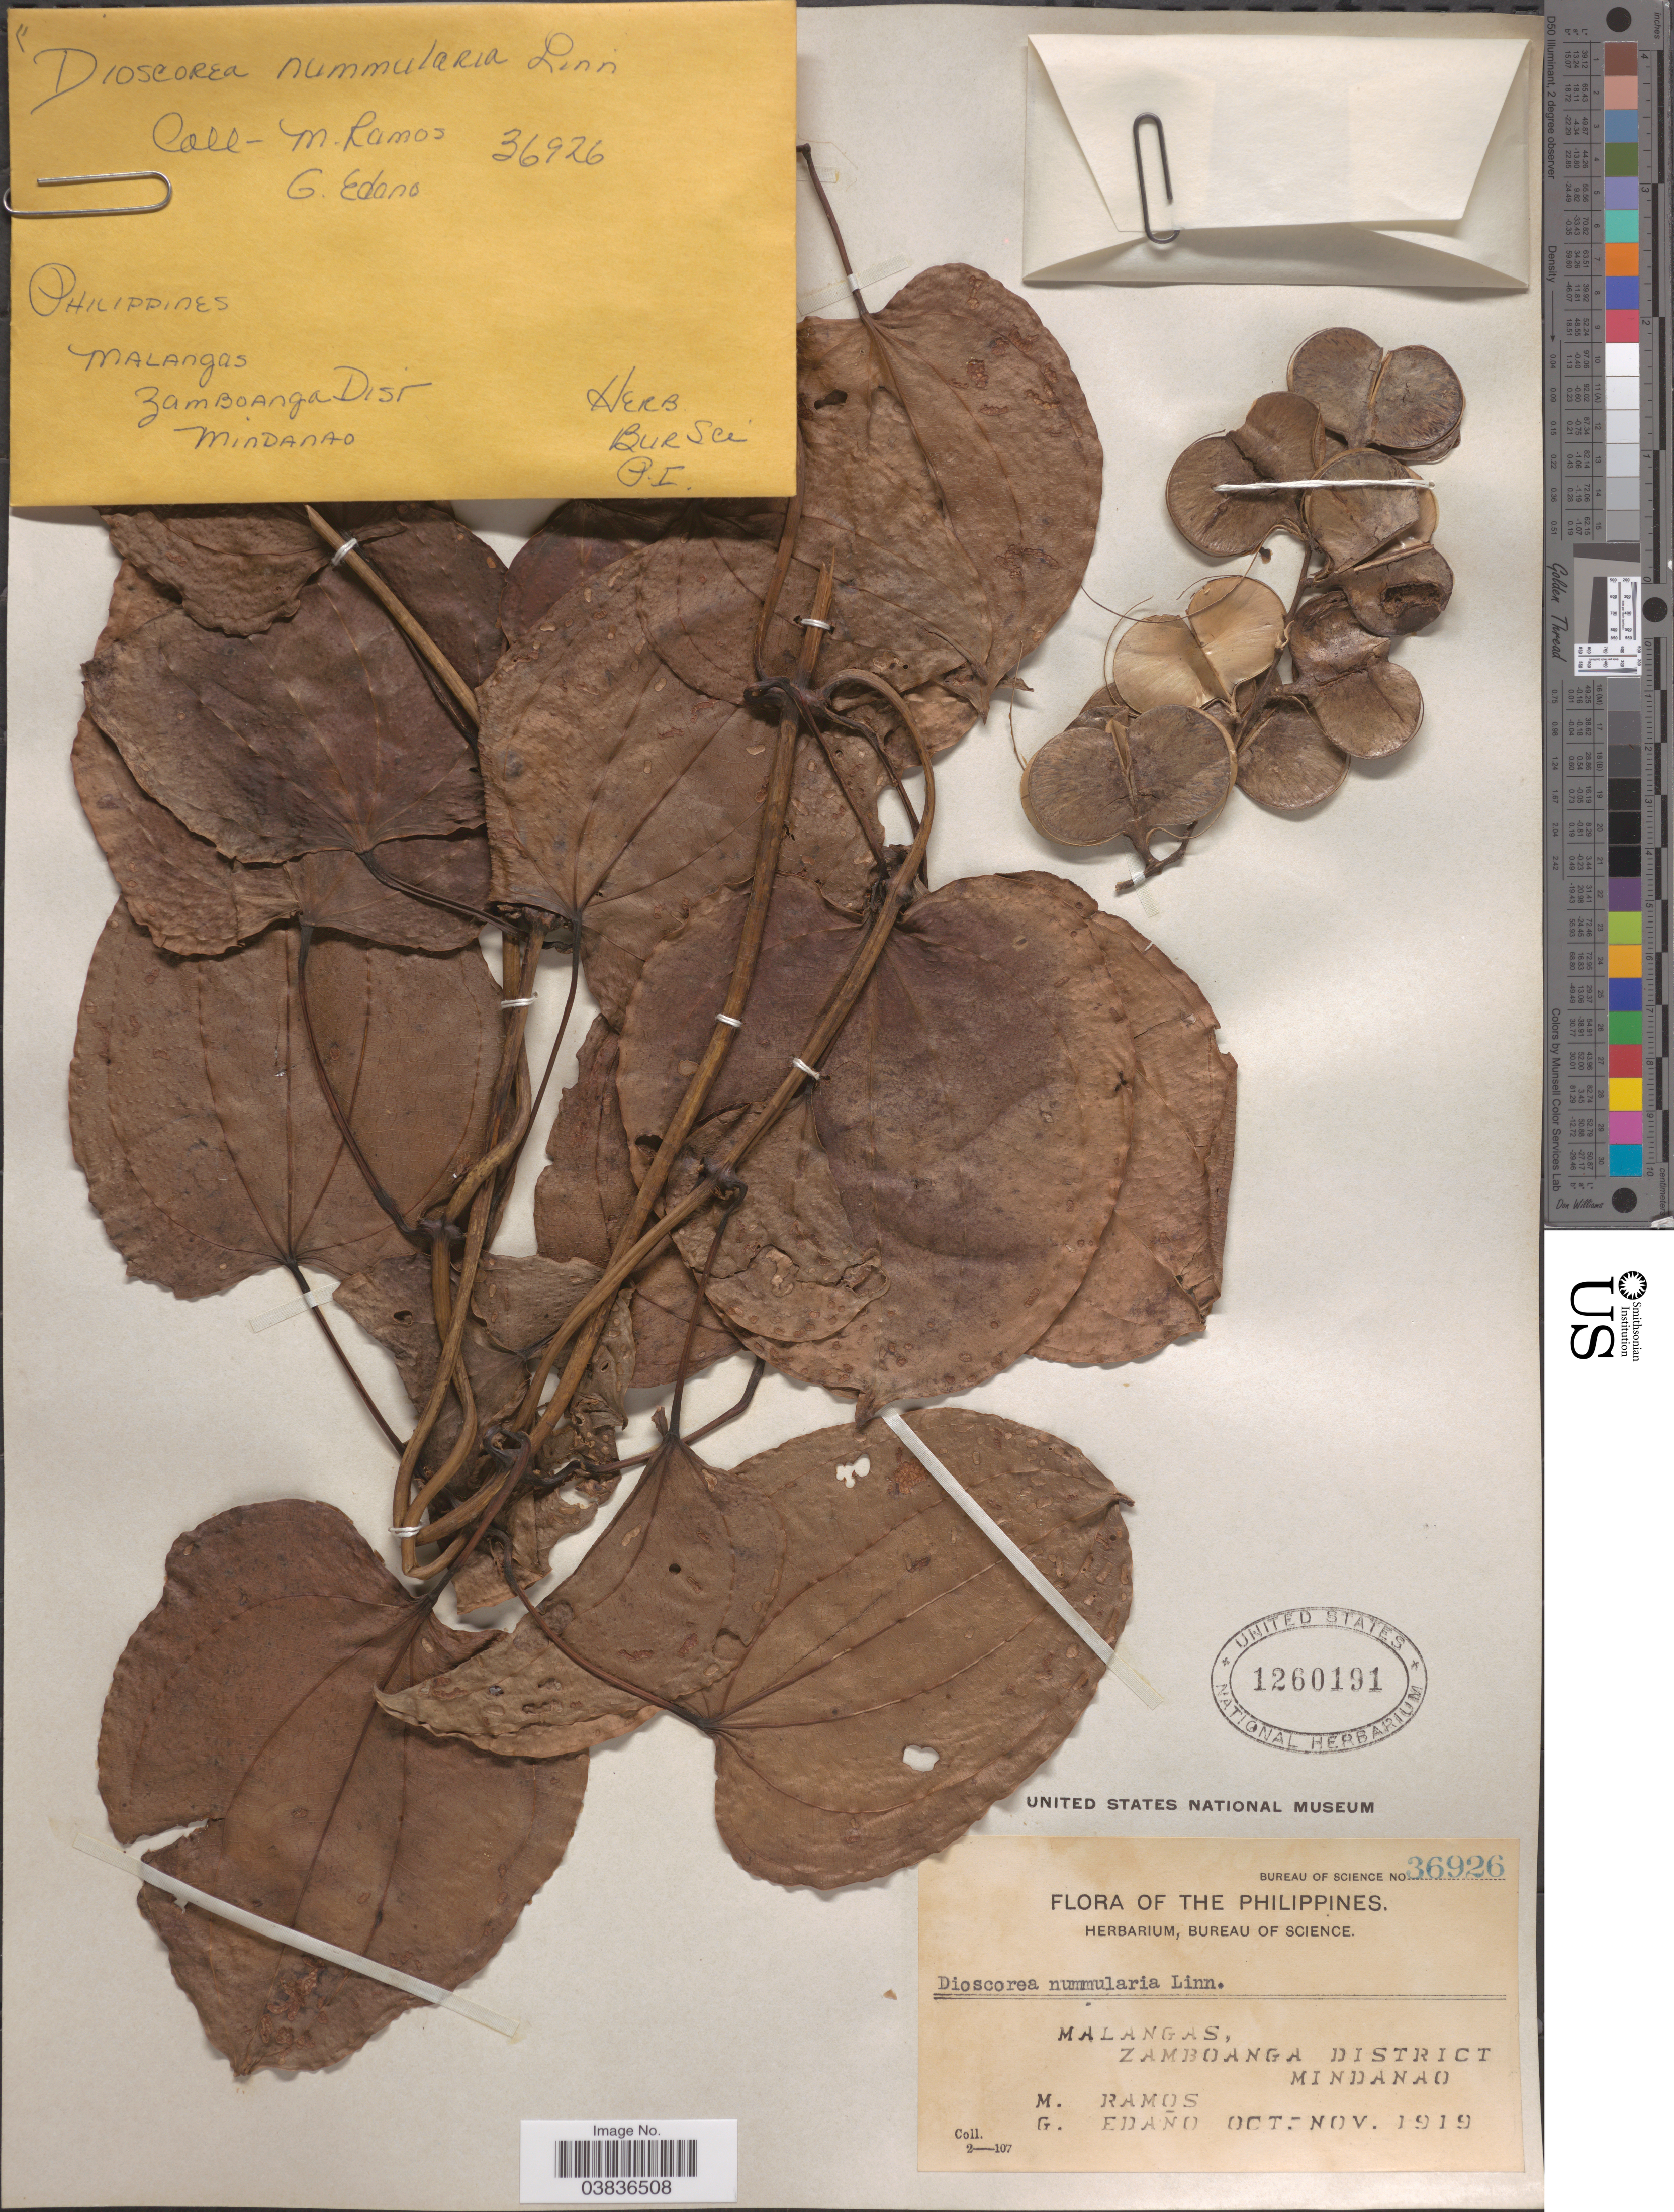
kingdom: Plantae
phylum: Tracheophyta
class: Liliopsida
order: Dioscoreales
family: Dioscoreaceae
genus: Dioscorea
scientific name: Dioscorea nummularia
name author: Lam.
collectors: M. Ramos & G. Edaño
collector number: Bureau of Science 36926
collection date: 1919-10/1919-11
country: Philippines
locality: Malangas, Zamboanga District, Mindanao.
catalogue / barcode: US 1260191